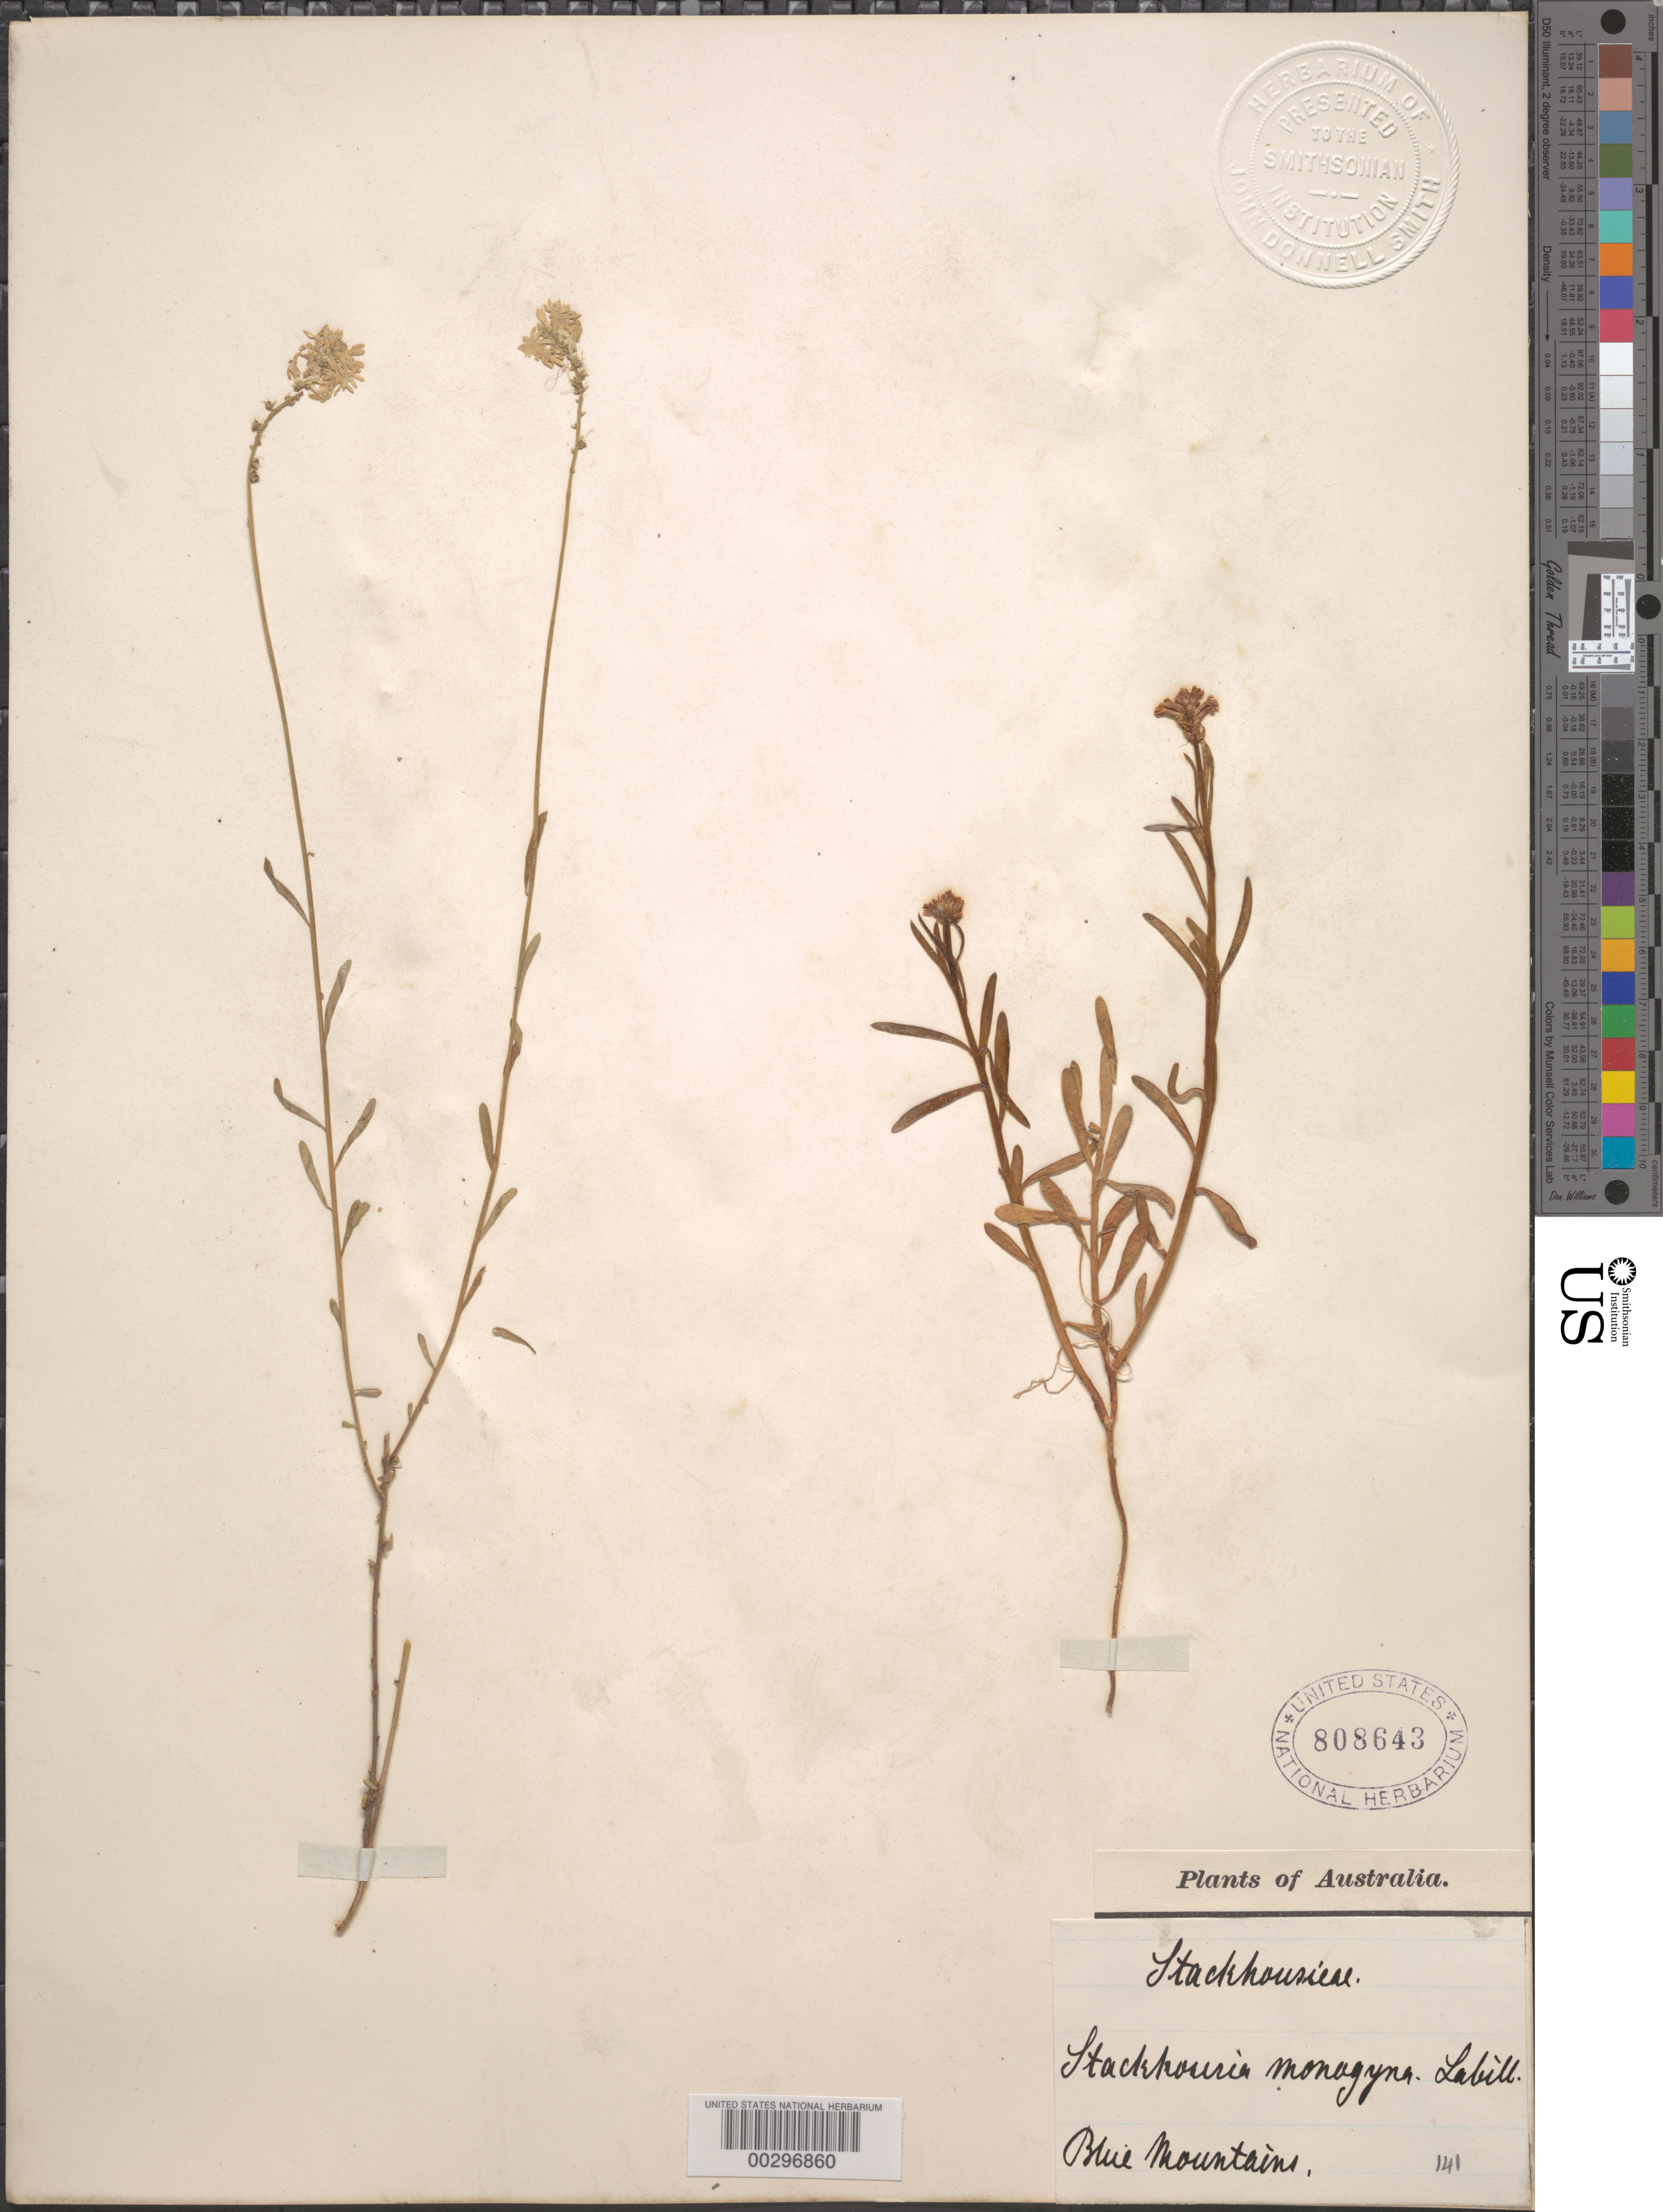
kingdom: Plantae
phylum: Tracheophyta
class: Magnoliopsida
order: Celastrales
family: Celastraceae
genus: Stackhousia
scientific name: Stackhousia monogyna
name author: Labill.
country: Australia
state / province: New South Wales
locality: Blue mtns.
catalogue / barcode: US 808643